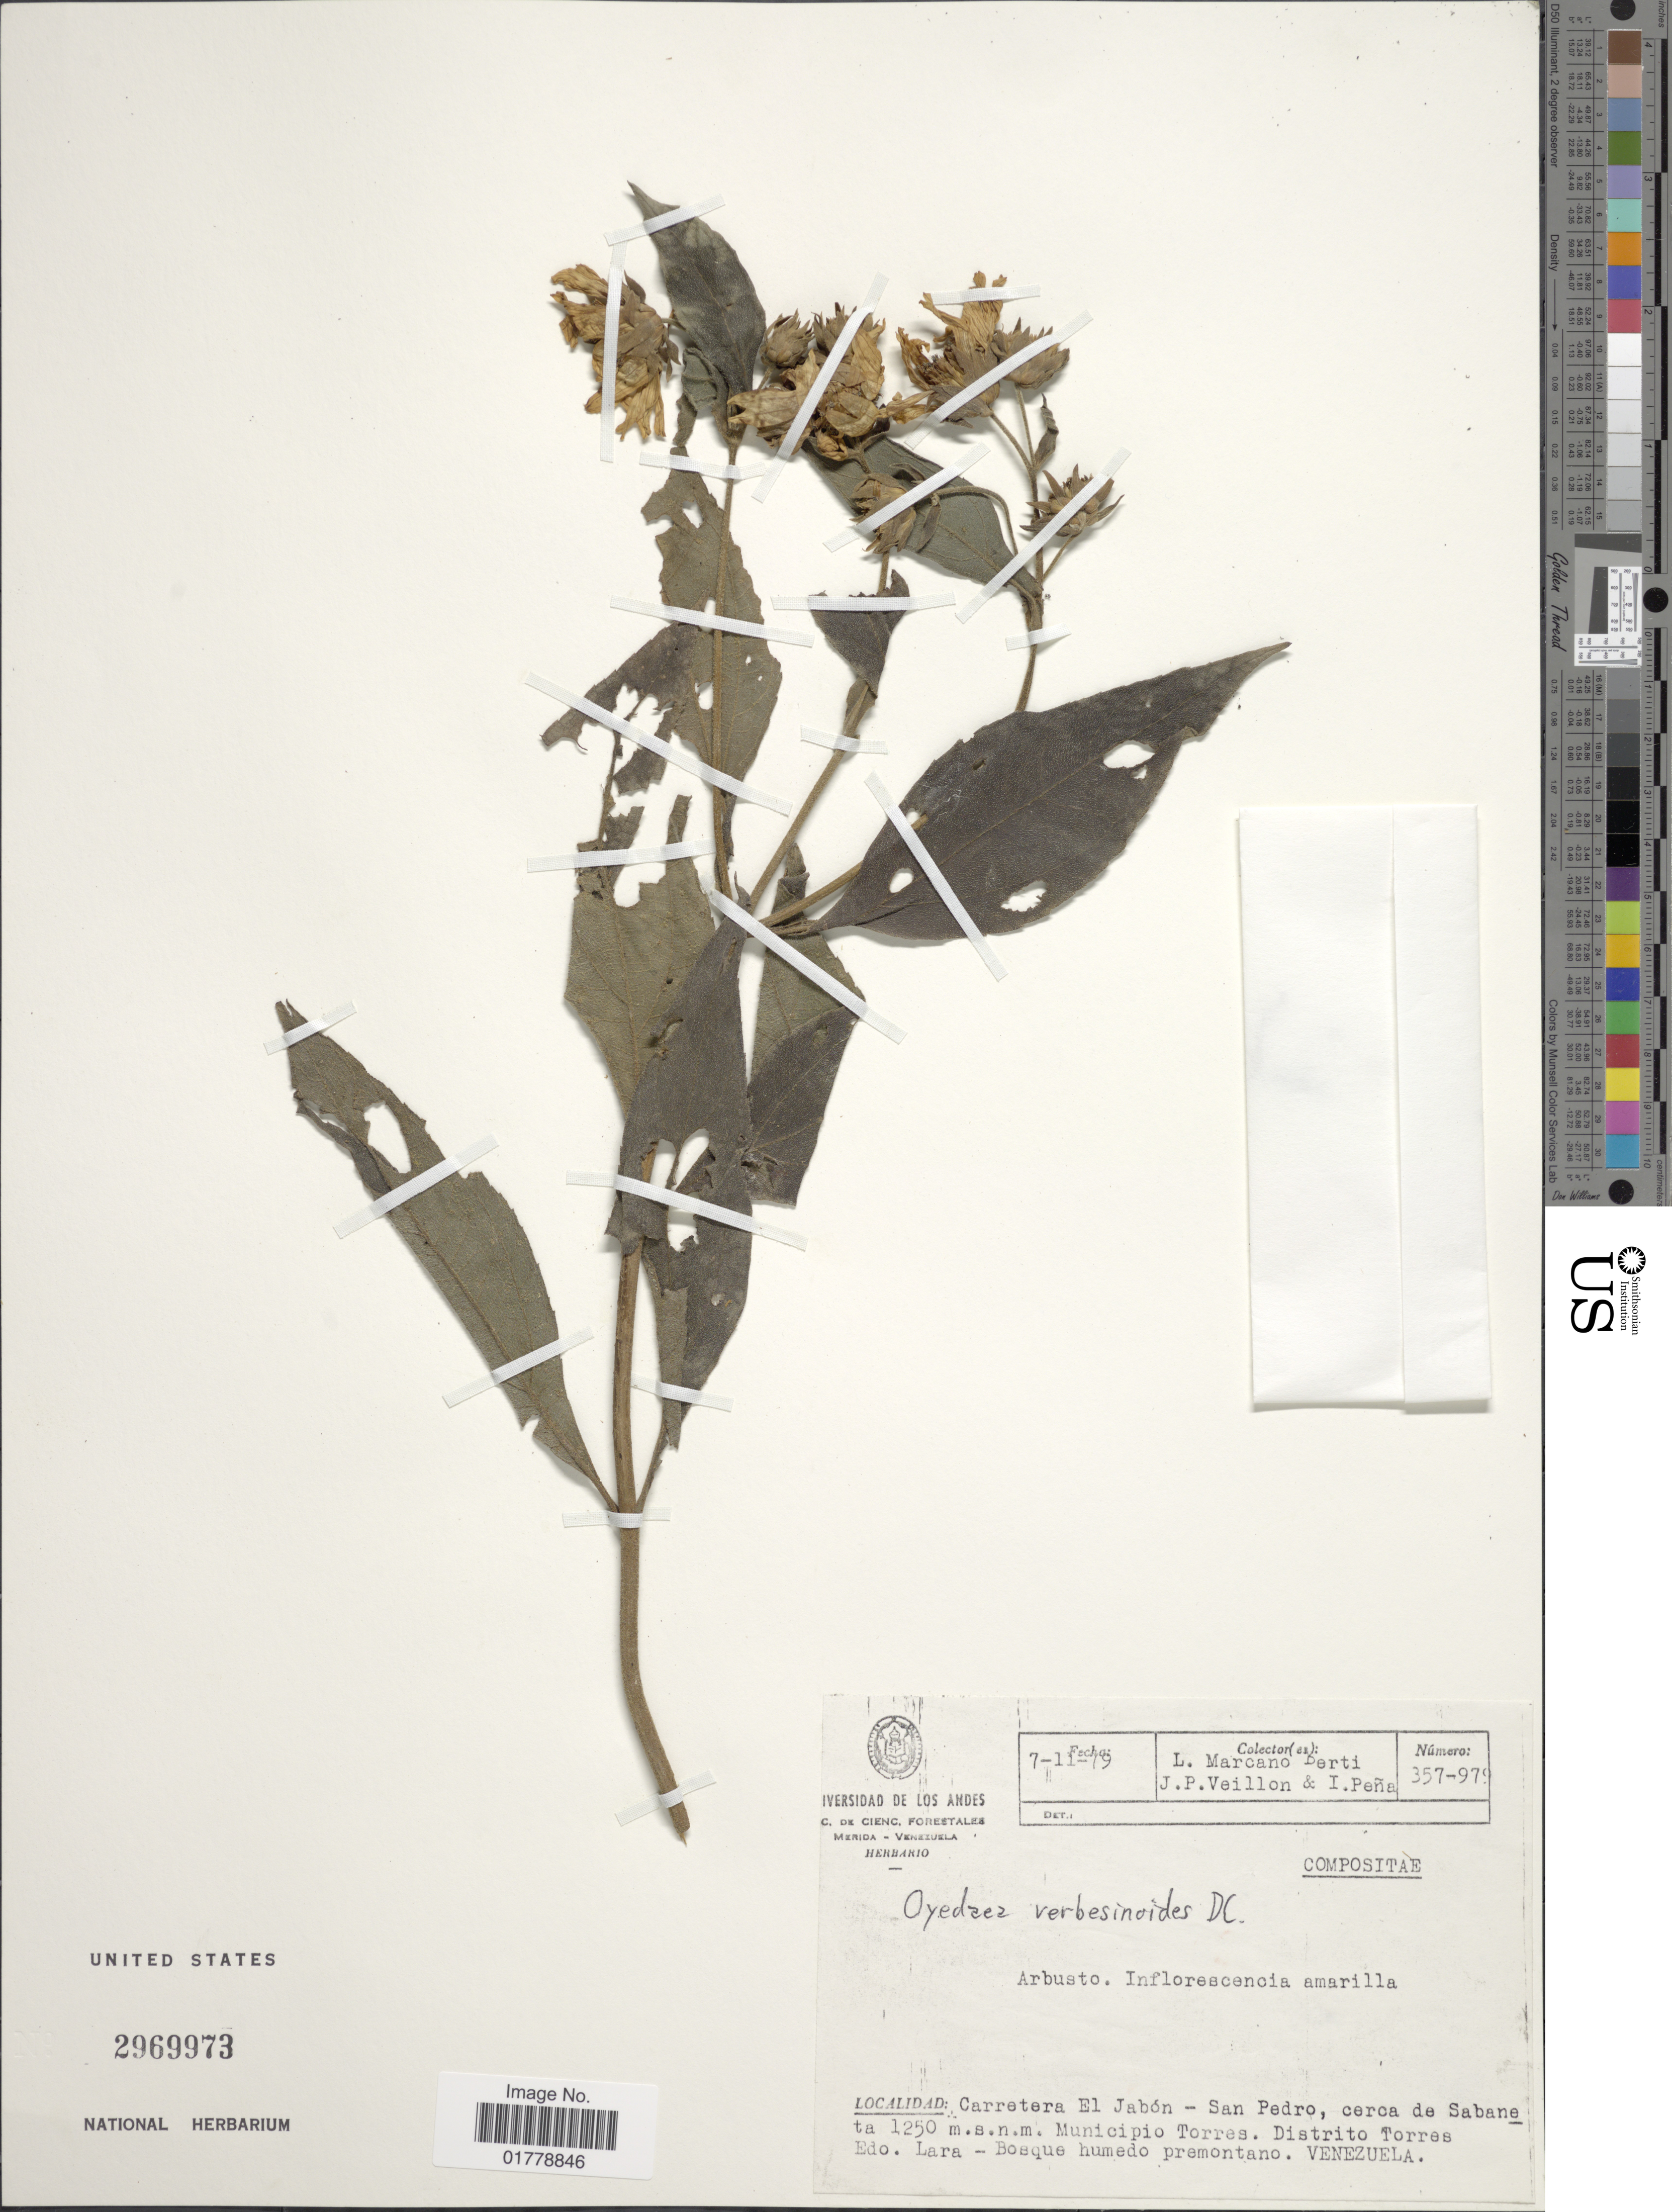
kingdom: Plantae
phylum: Tracheophyta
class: Magnoliopsida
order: Asterales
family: Asteraceae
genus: Oyedaea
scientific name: Oyedaea verbesinoides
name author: DC.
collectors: L. Marcano-Berti, J. Veillon & I. Pena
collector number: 357-979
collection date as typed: Transcribed d/m/y: 7/11/79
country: Venezuela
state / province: Lara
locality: Carretera El Jabón - San Pedro, cerca de Sabaneta. Municipio Torres. Distrito Torres Edo. Lara.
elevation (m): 1250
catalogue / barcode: US 2969973